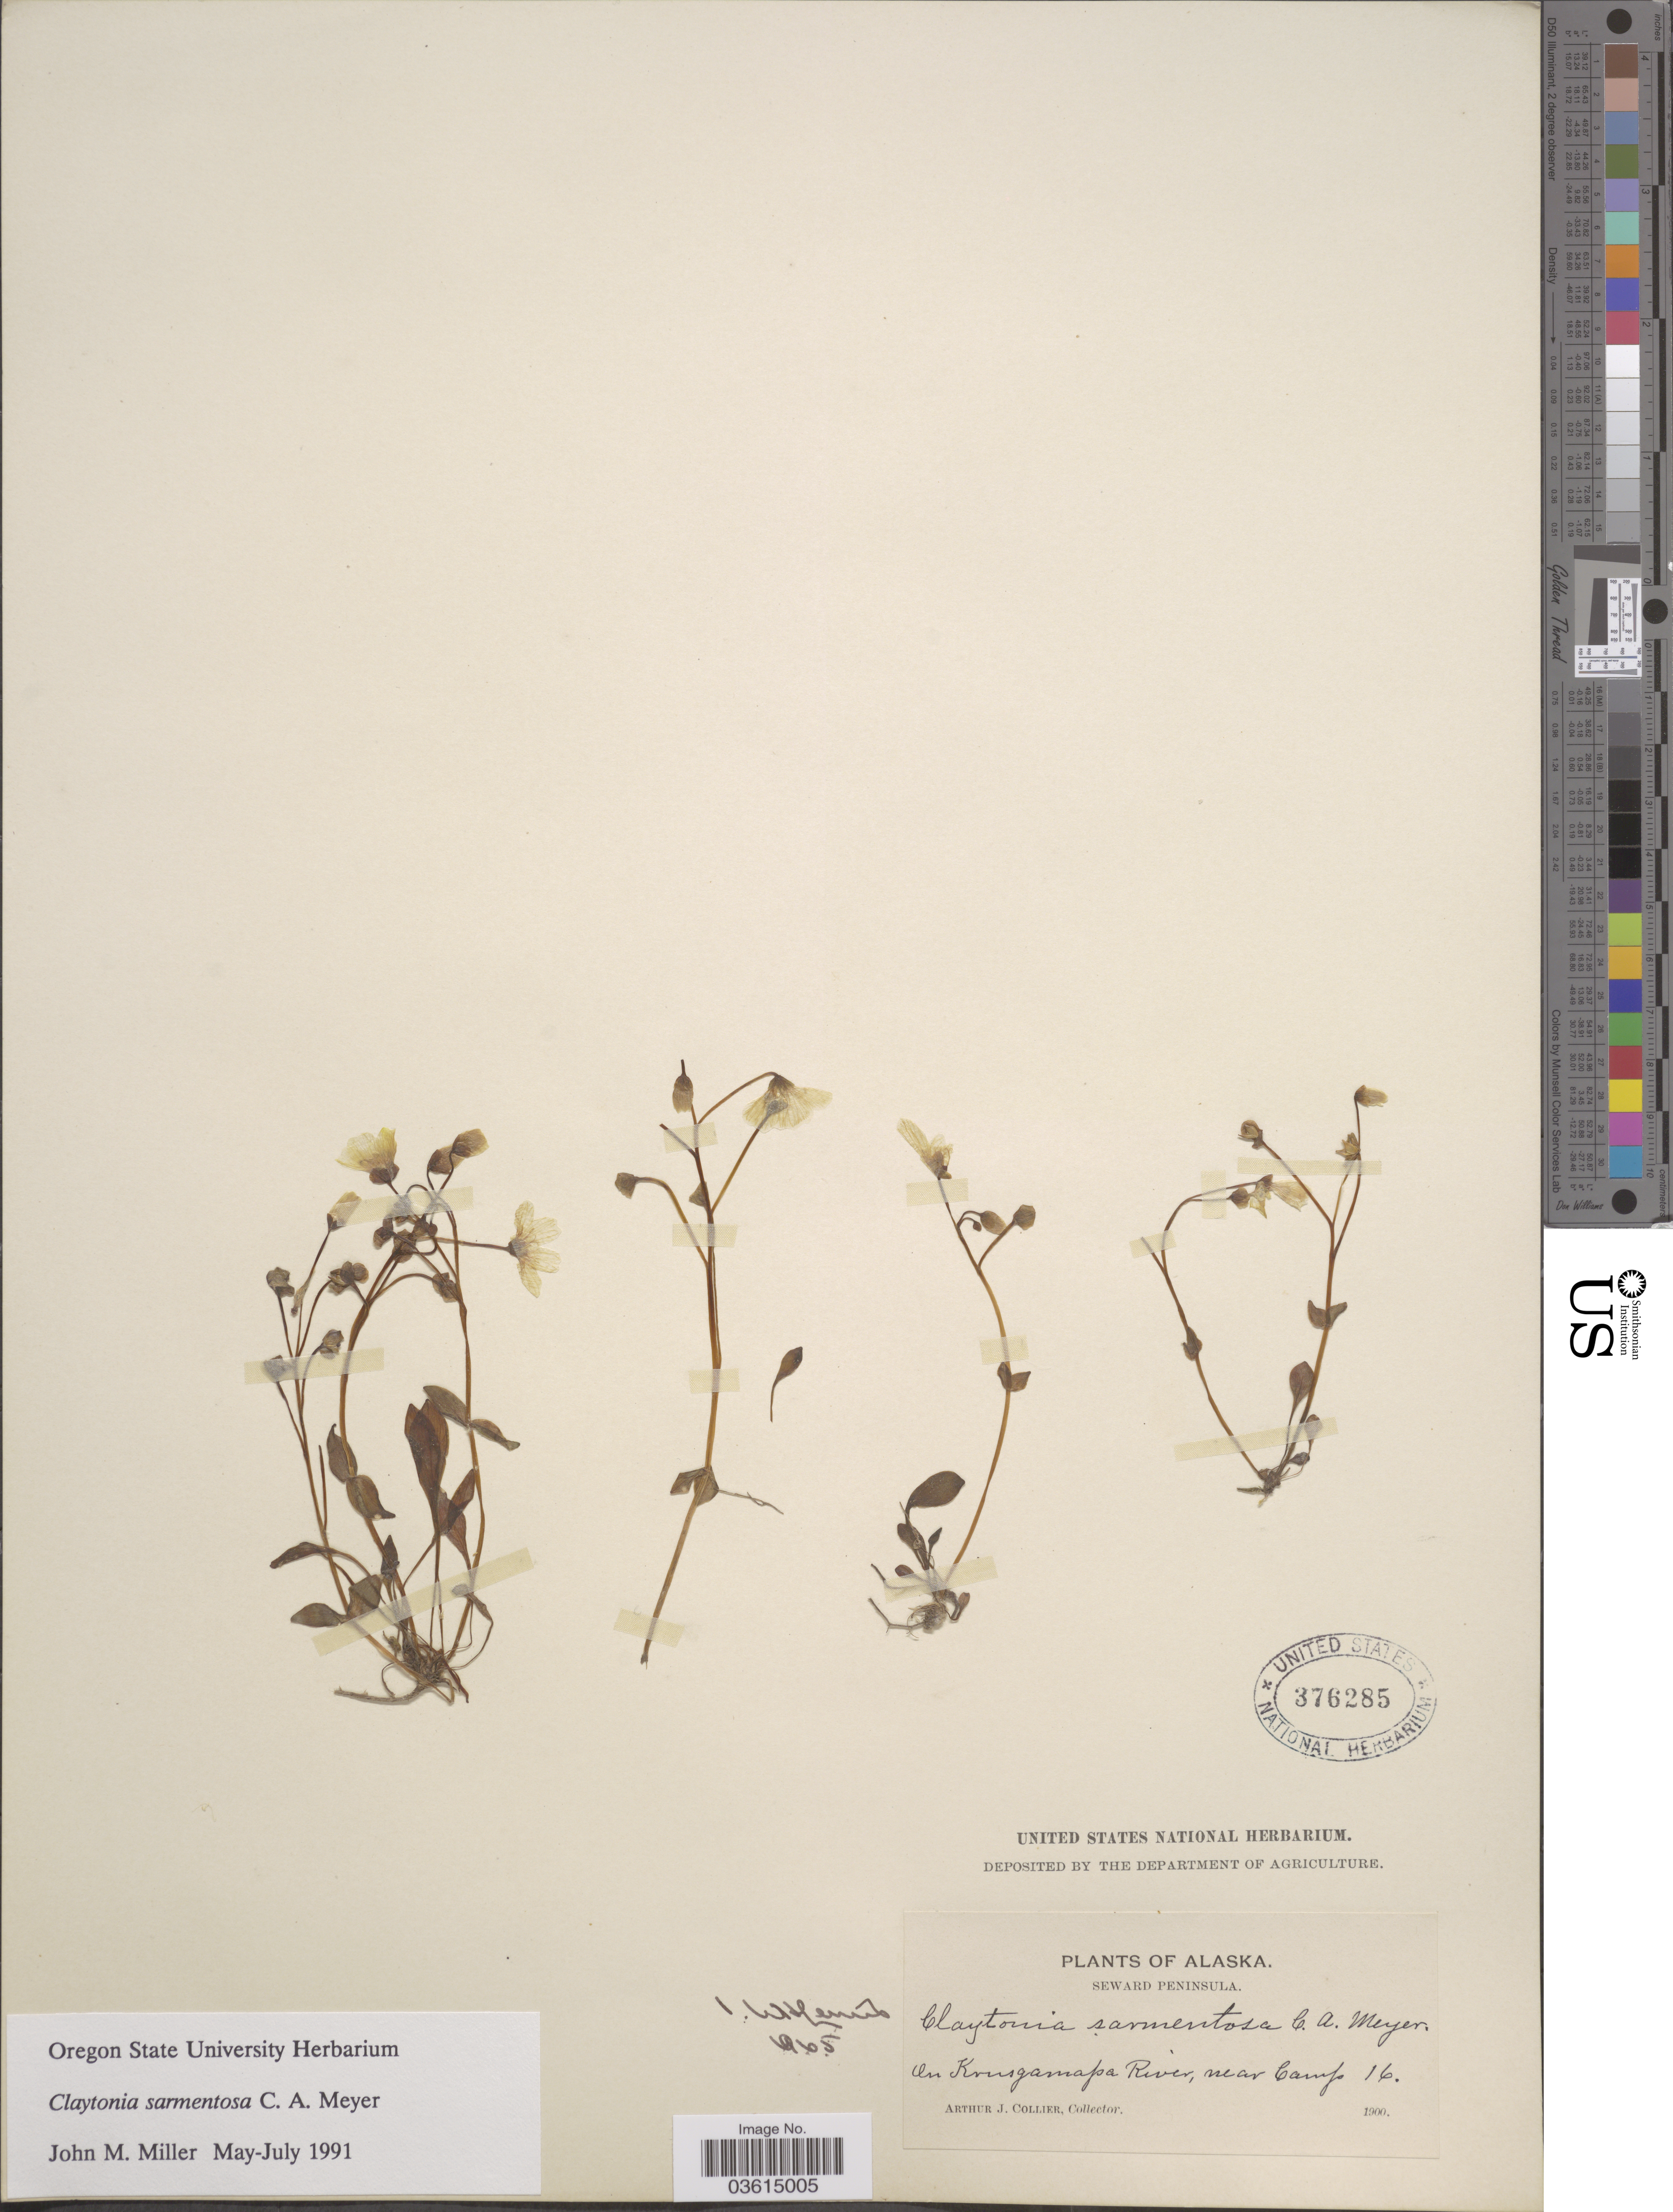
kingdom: Plantae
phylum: Tracheophyta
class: Magnoliopsida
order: Caryophyllales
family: Montiaceae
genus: Claytonia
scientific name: Claytonia sarmentosa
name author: C.A. Mey.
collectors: A. Collier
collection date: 1900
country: United States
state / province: Alaska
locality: Seward Peninsula. On Krusgamapa River, near Camp 16.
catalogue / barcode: US 376285